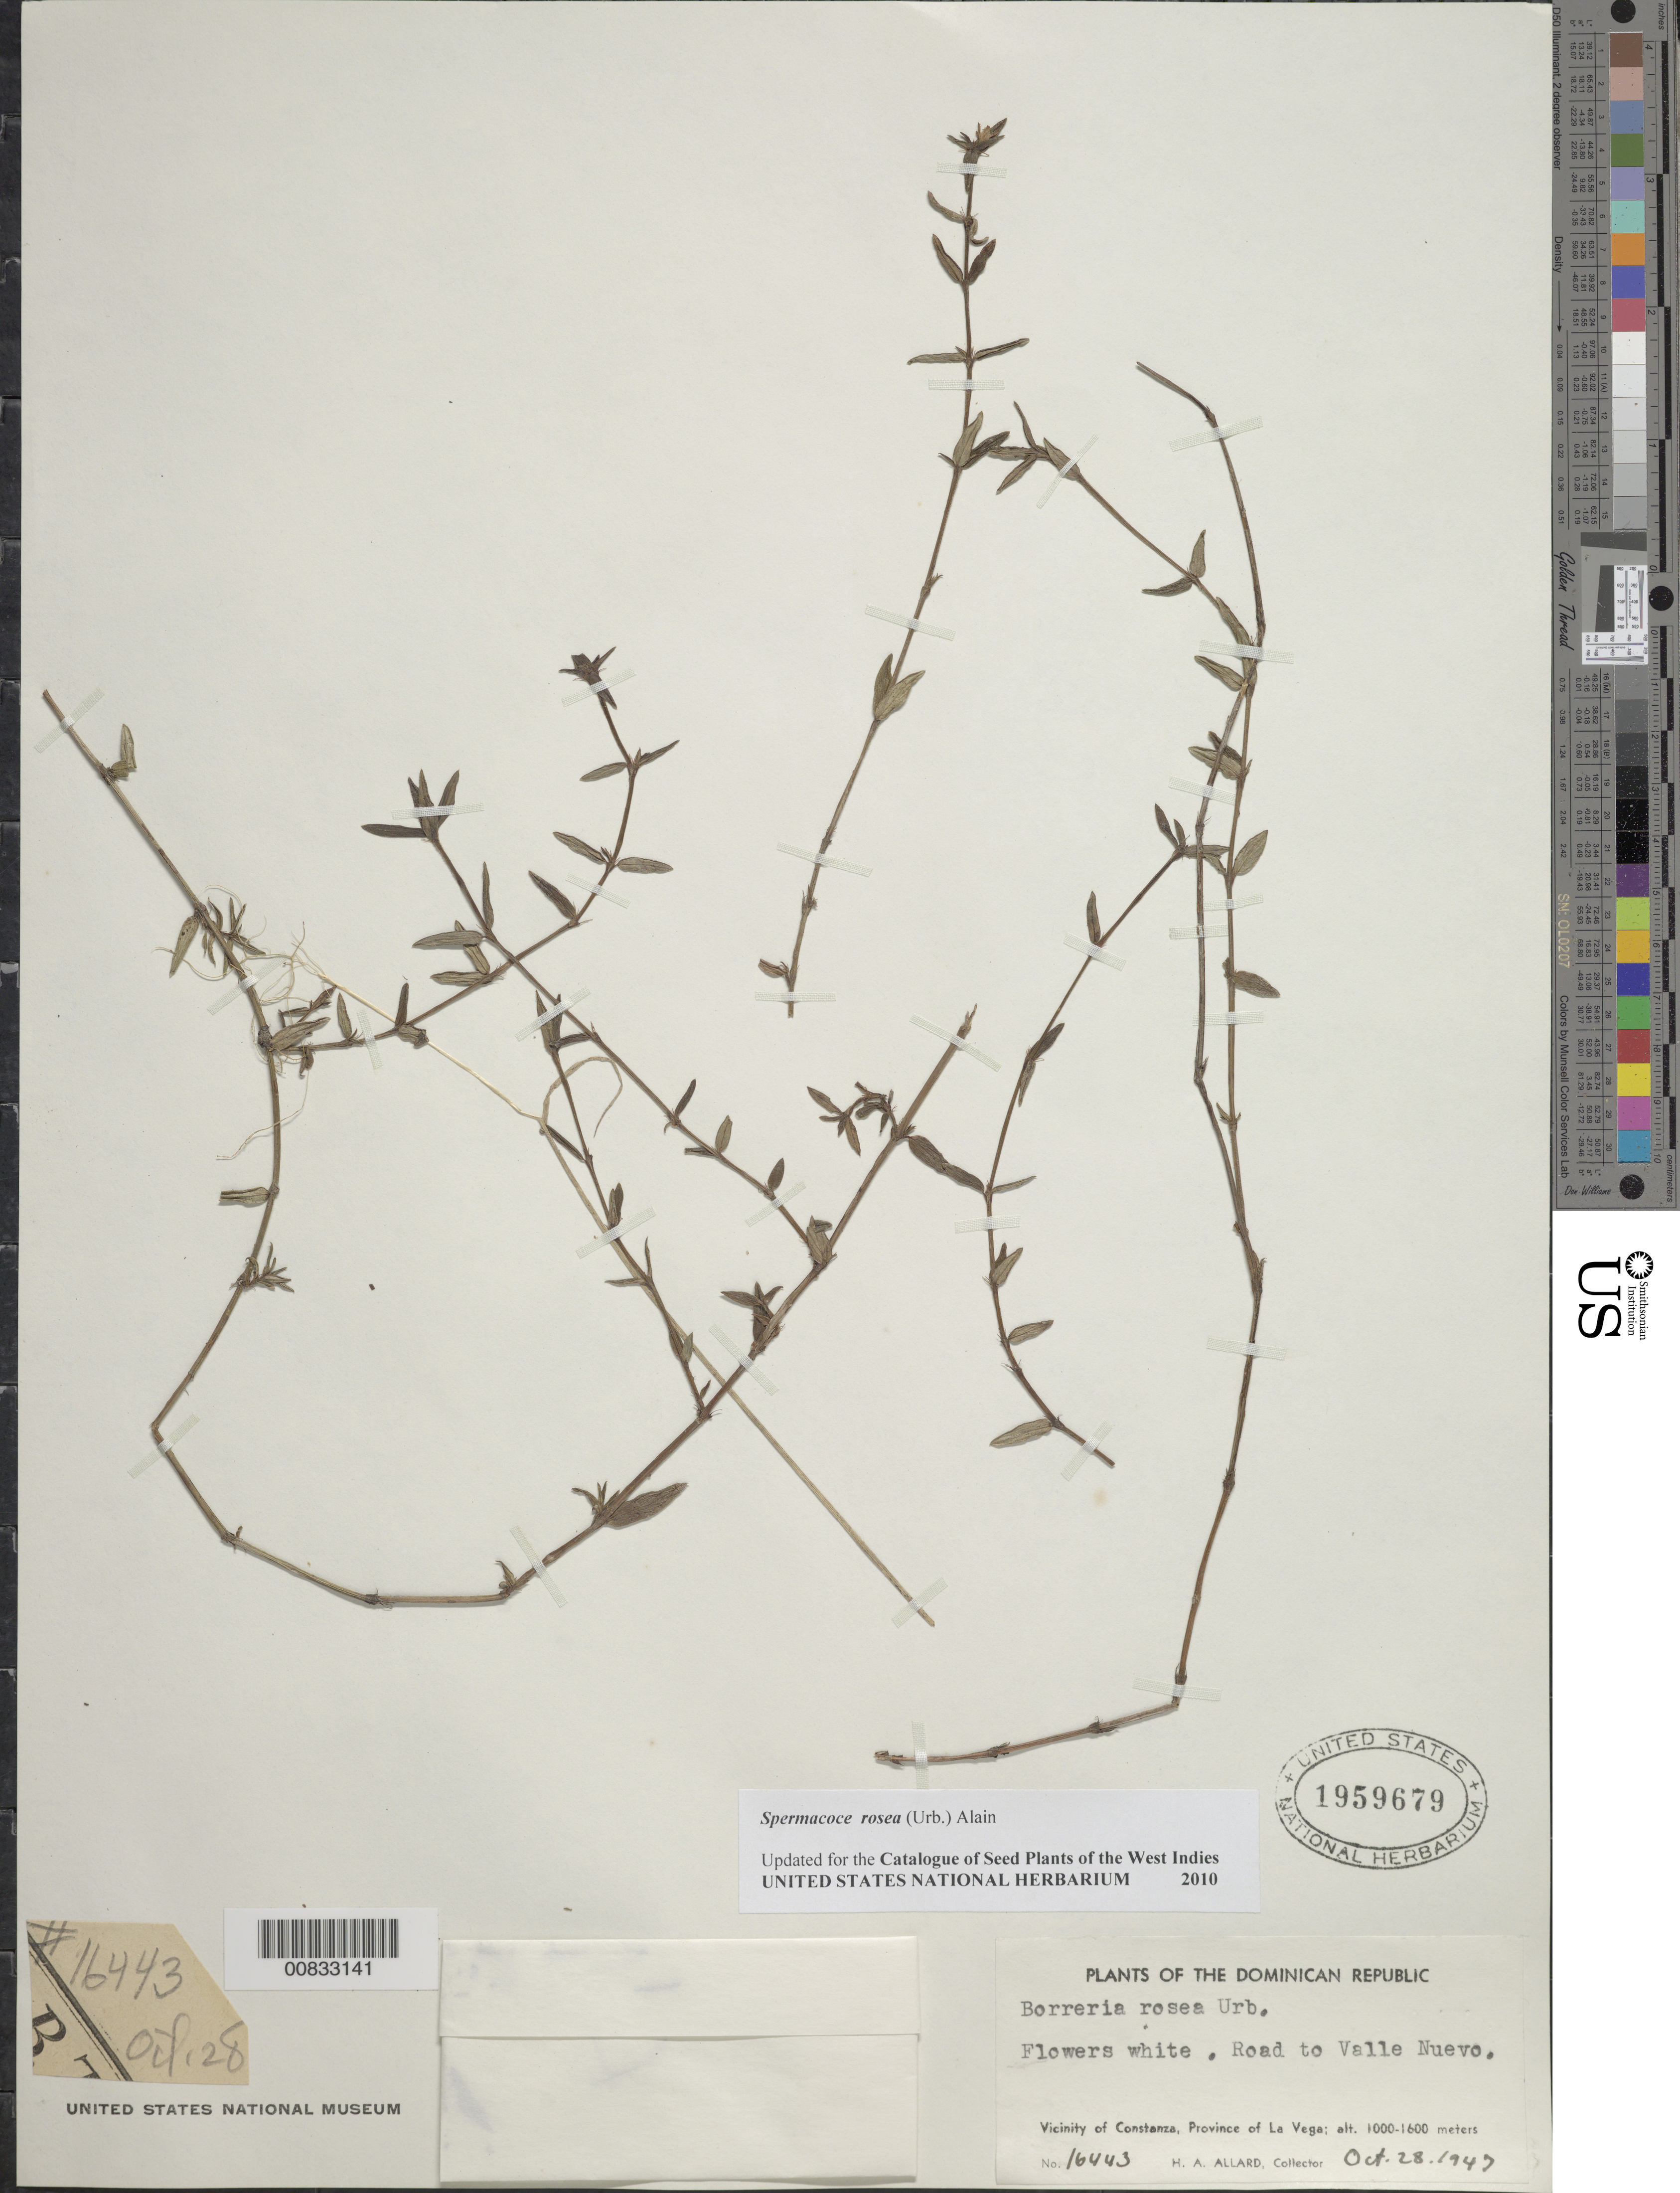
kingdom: Plantae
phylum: Tracheophyta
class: Magnoliopsida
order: Gentianales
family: Rubiaceae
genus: Spermacoce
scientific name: Spermacoce rosea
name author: (Urb.) Alain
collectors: H. A. Allard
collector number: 16443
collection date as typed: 28 Oct 1947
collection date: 1947-10-28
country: Dominican Republic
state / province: La Vega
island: Hispaniola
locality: Vicinity of Constanza, road to Valle Nuevo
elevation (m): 1000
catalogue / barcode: US 1959679